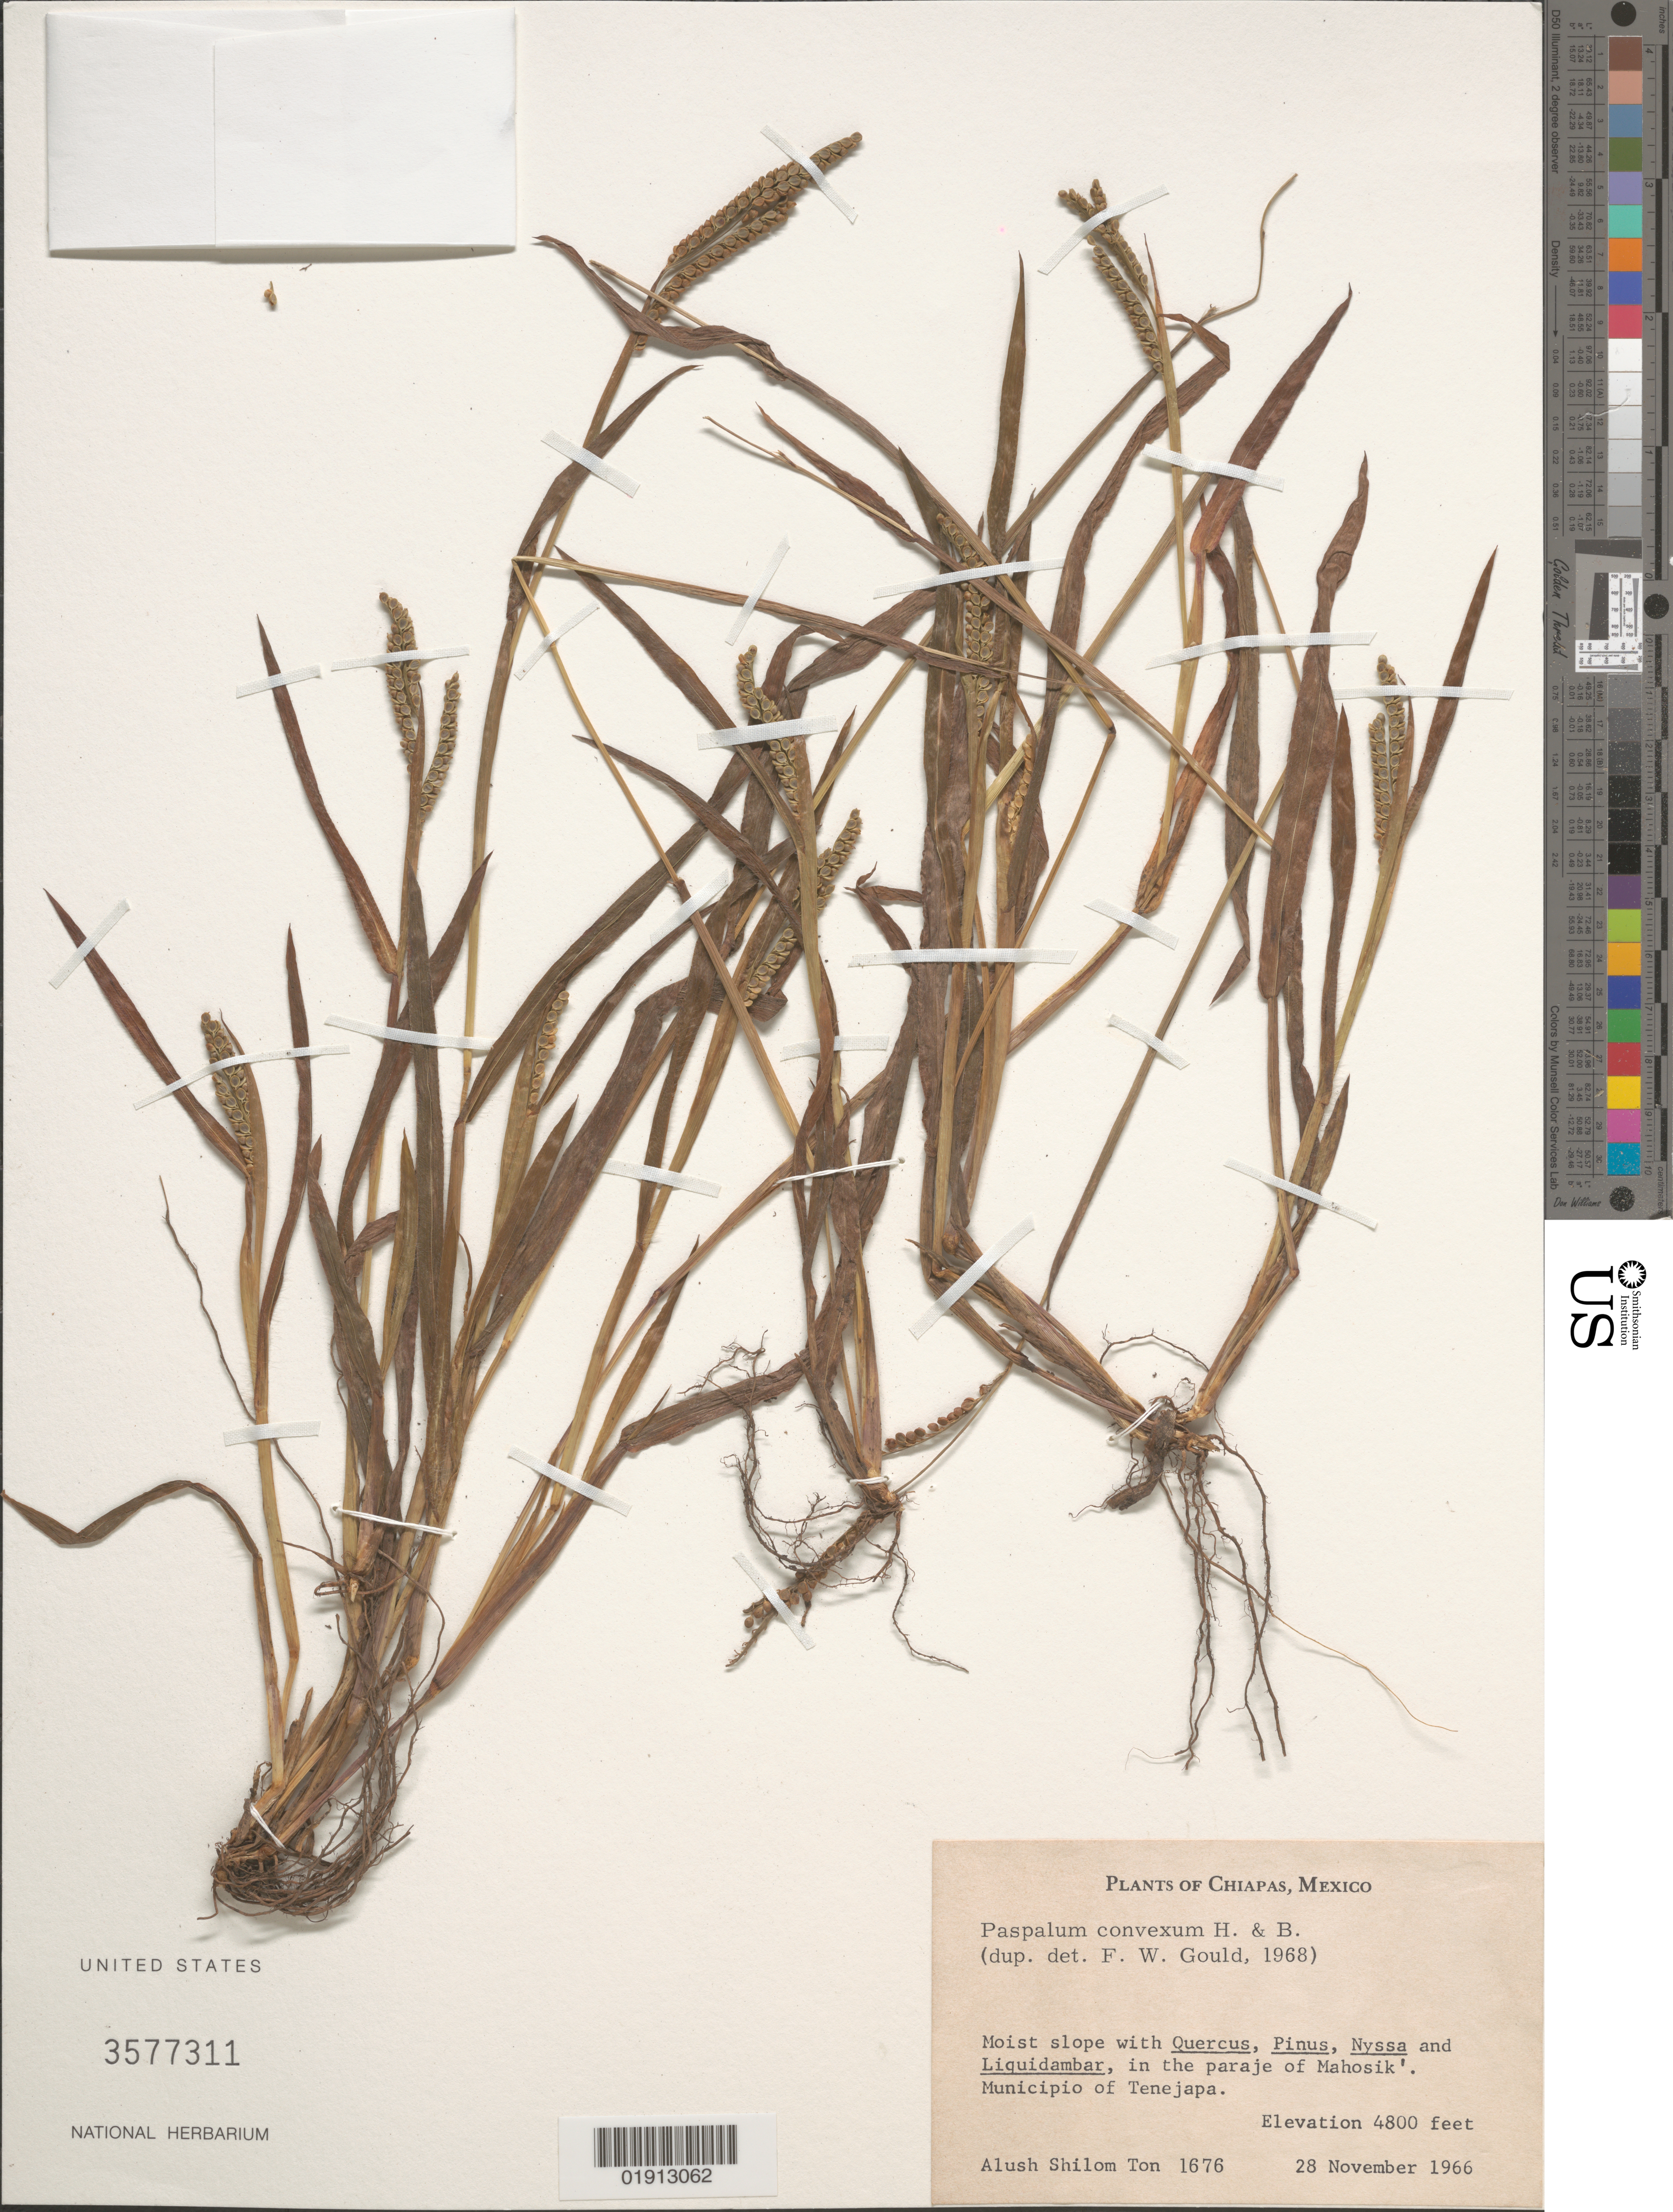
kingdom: Plantae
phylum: Tracheophyta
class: Liliopsida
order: Poales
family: Poaceae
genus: Paspalum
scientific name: Paspalum convexum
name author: Humb. & Bonpl. ex Flüggé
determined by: Gould, F. W.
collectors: A. S. Ton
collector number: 1676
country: Mexico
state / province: Chiapas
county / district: Tenejapa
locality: In the paraje of Mahosik'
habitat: Moist slope.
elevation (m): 1463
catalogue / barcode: US 3577311